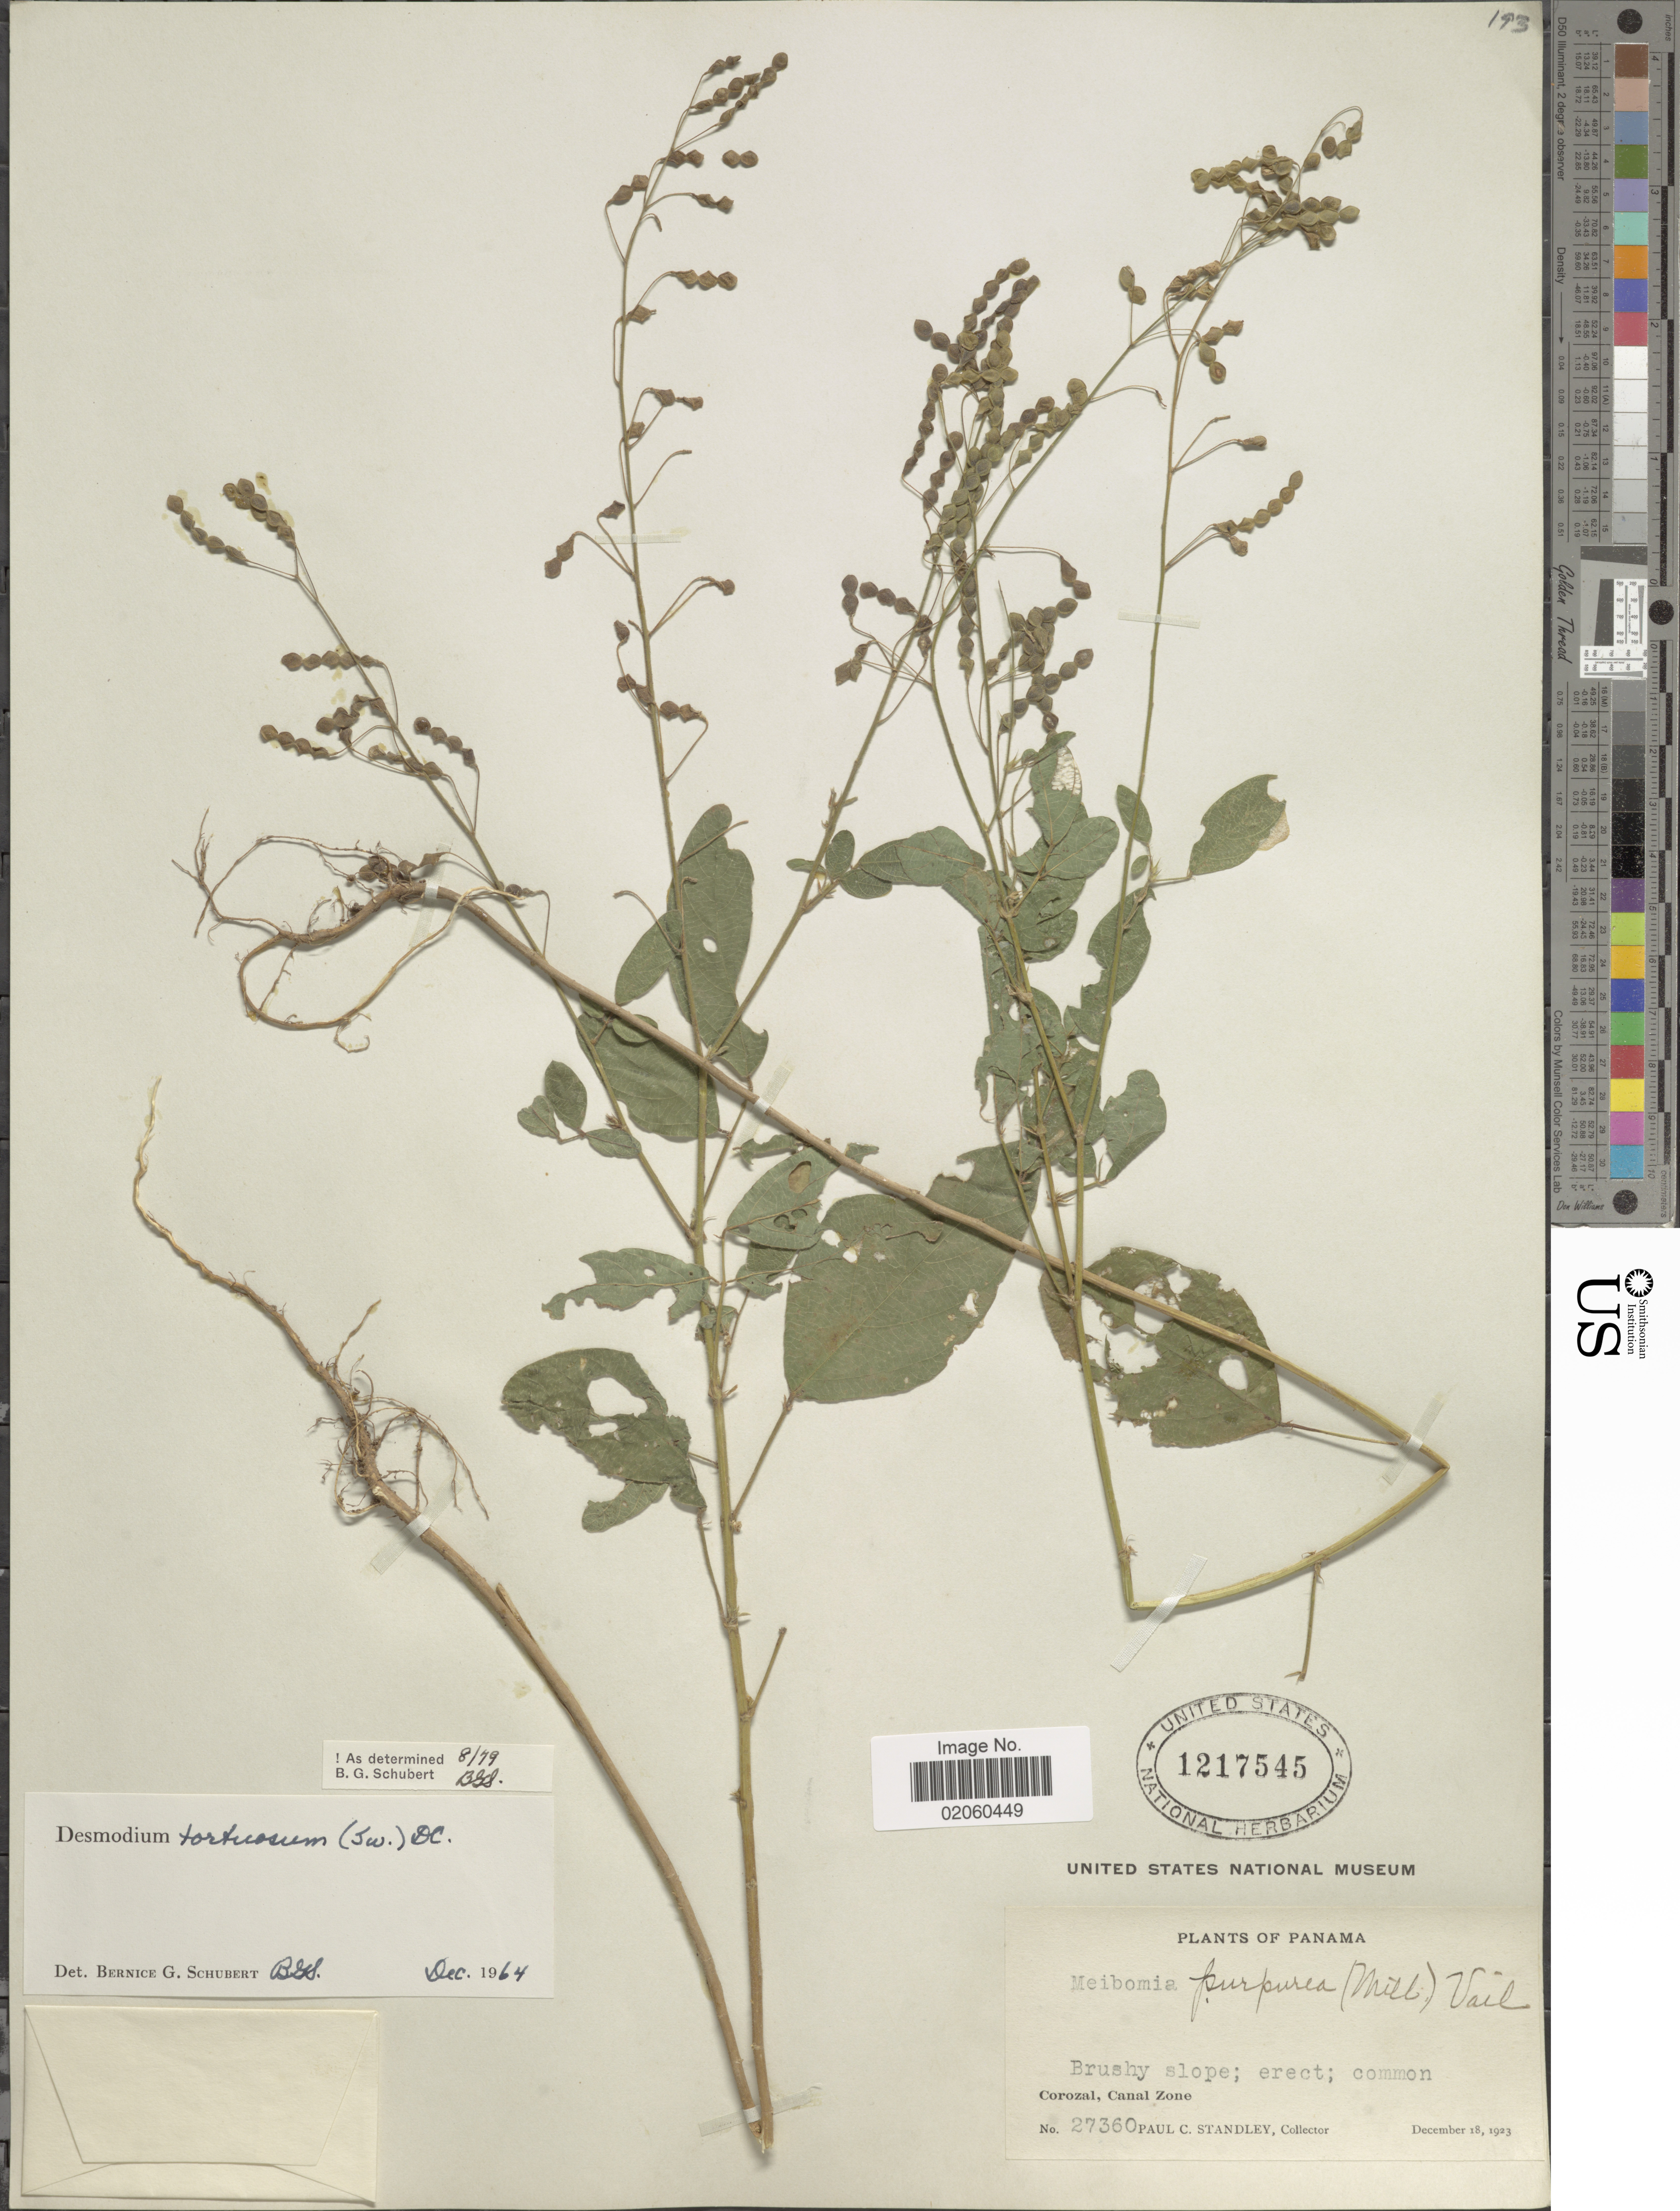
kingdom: Plantae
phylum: Tracheophyta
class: Magnoliopsida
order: Fabales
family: Fabaceae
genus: Desmodium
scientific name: Desmodium tortuosum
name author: (Sw.) DC.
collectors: P. C. Standley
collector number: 27360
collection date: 1923-12-18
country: Panama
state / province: Colón / Panamá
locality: Corozal, Canal Zone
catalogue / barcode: US 1217545